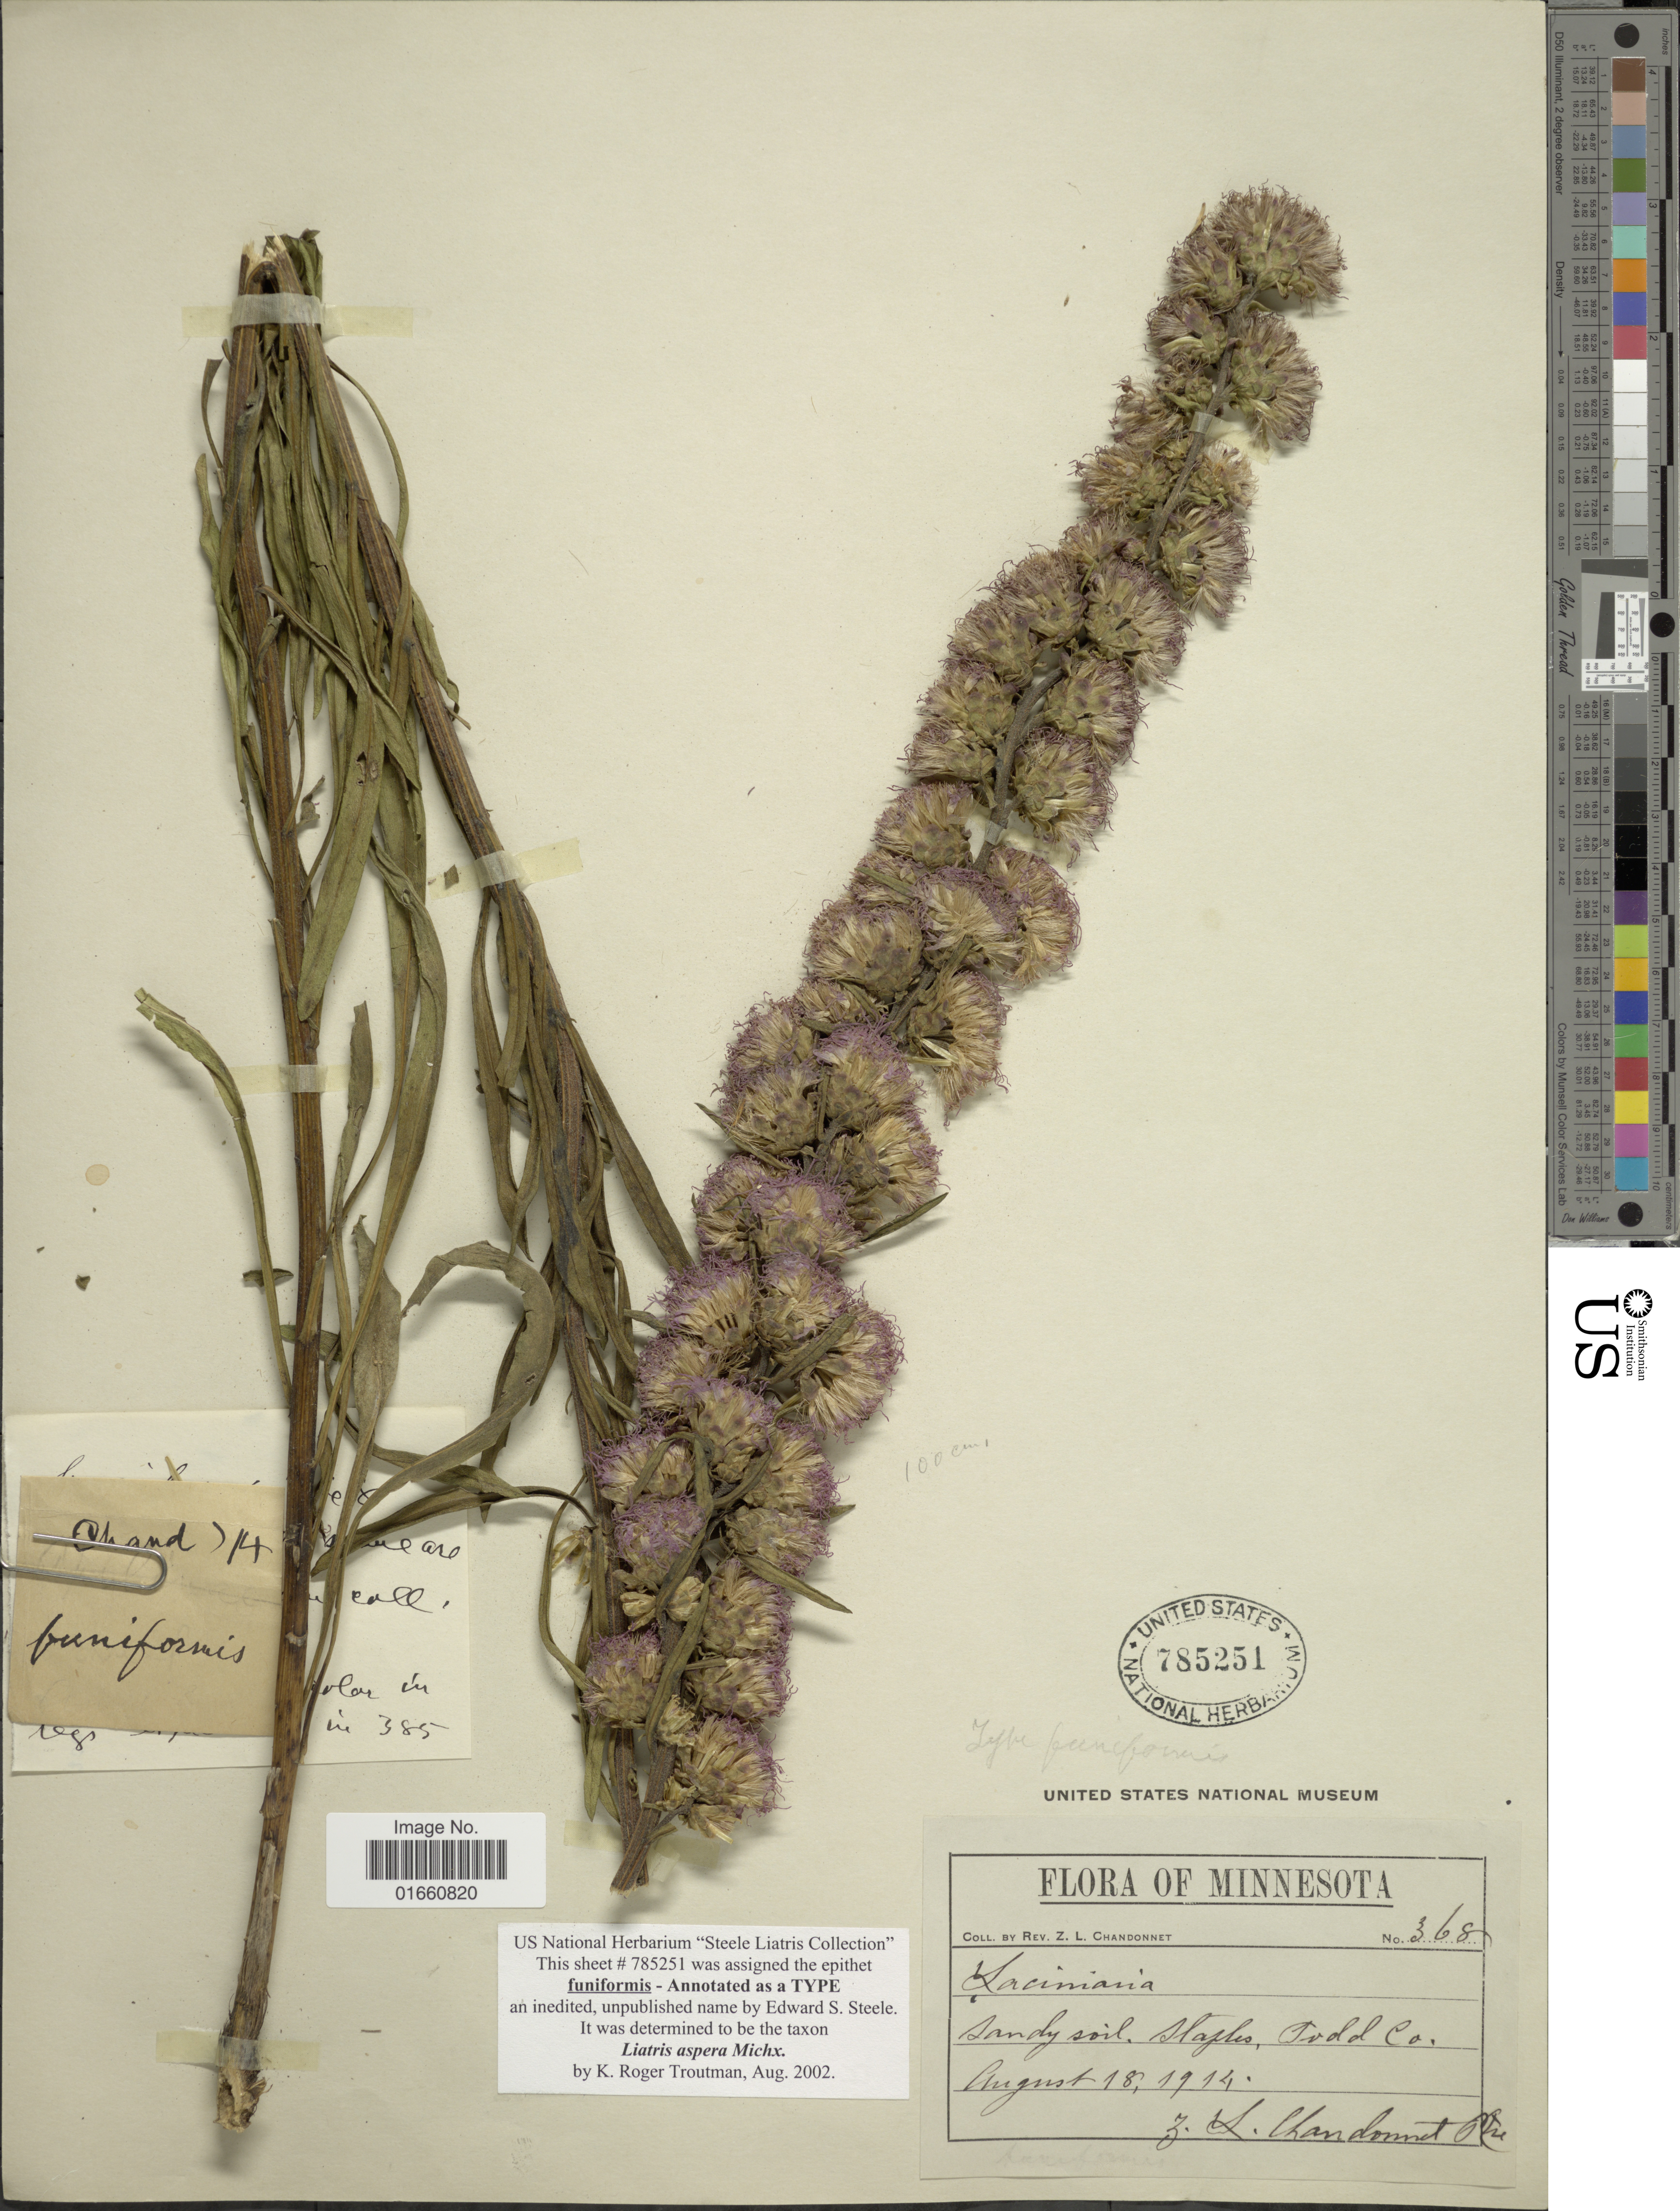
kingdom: Plantae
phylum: Tracheophyta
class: Magnoliopsida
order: Asterales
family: Asteraceae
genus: Liatris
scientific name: Liatris aspera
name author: Michx.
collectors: Z. Chandonnet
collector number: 368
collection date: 1914-08-18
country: United States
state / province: Minnesota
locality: Staples, Todd Co.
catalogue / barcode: US 785251